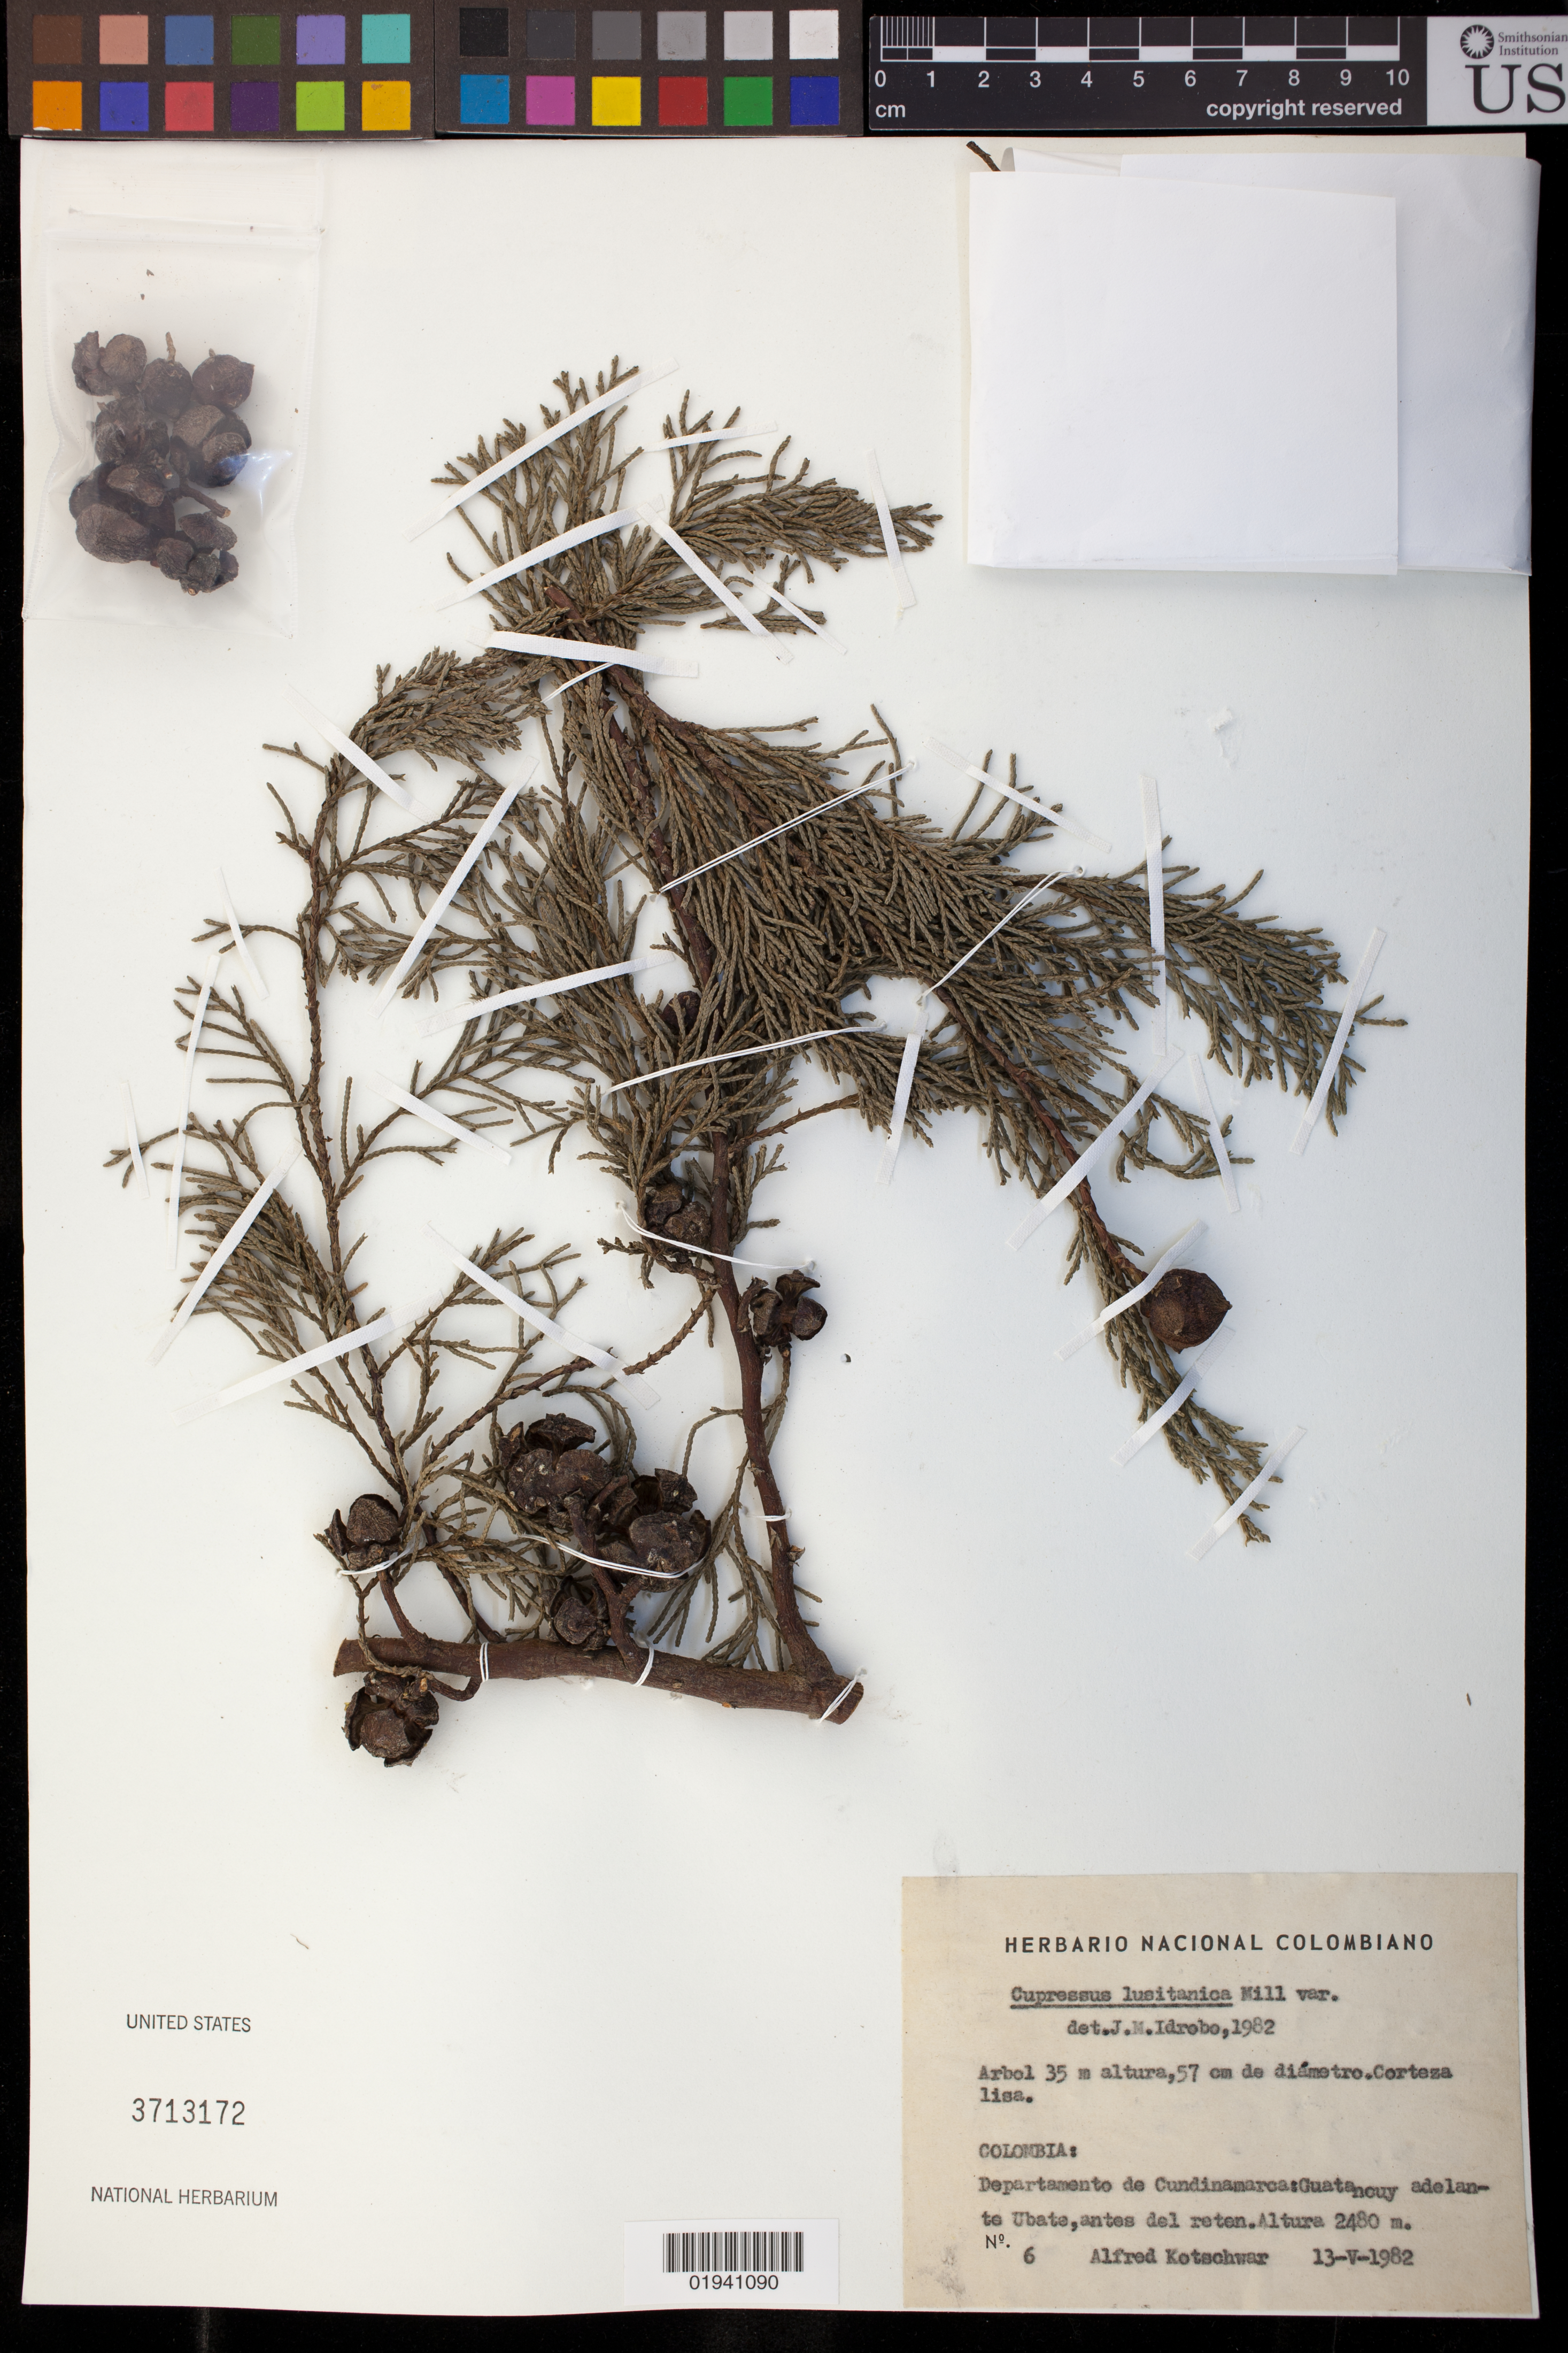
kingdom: Plantae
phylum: Tracheophyta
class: Pinopsida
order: Pinales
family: Cupressaceae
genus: Hesperocyparis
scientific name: Hesperocyparis lusitanica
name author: (Miller) Bartel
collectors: A. Kotschwar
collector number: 6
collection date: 1982-05-13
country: Colombia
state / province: Cundinamarca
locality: Guatanouy adelante Ubate, antes del reten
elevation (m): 2480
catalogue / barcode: US 3713172